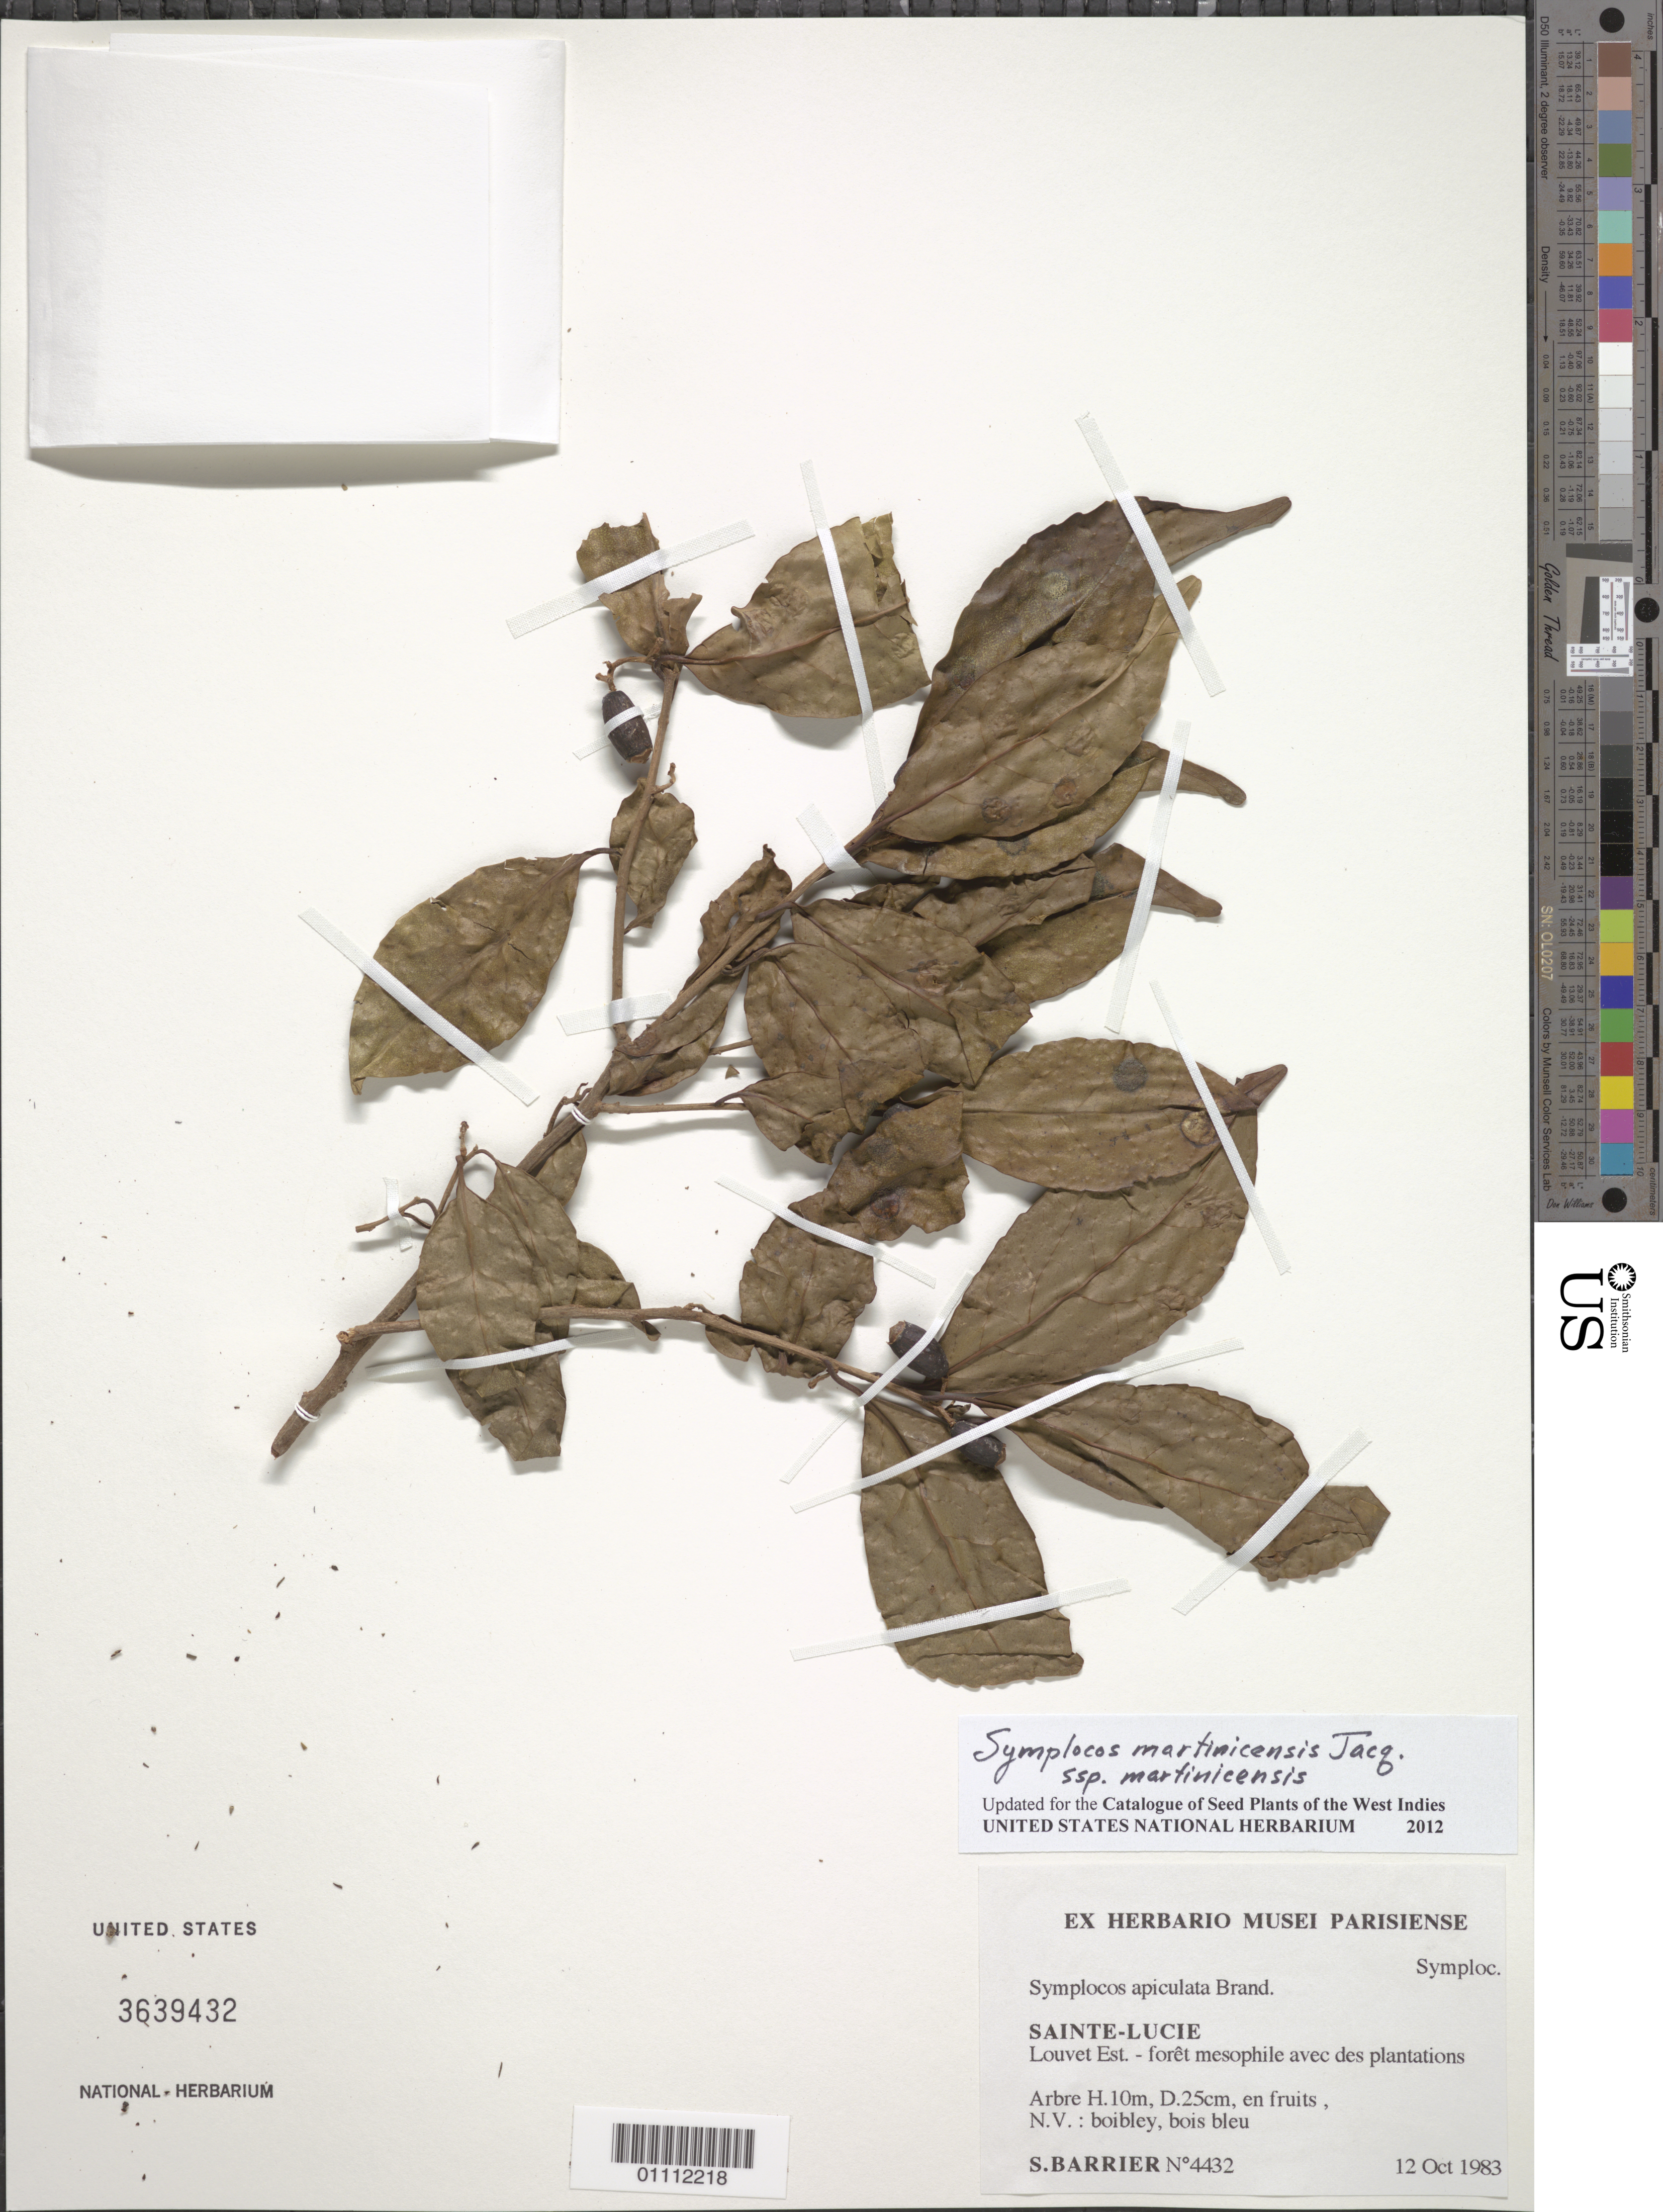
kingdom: Plantae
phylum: Tracheophyta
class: Magnoliopsida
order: Ericales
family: Symplocaceae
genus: Symplocos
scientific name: Symplocos martinicensis subsp. martinicensis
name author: Jacq.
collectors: S. Barrier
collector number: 4432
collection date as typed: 12 Oct 1983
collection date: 1983-10-12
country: St. Lucia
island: Saint Lucia I.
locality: Louvet Est.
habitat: Forêt mesophile avec des plantations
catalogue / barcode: US 3639432